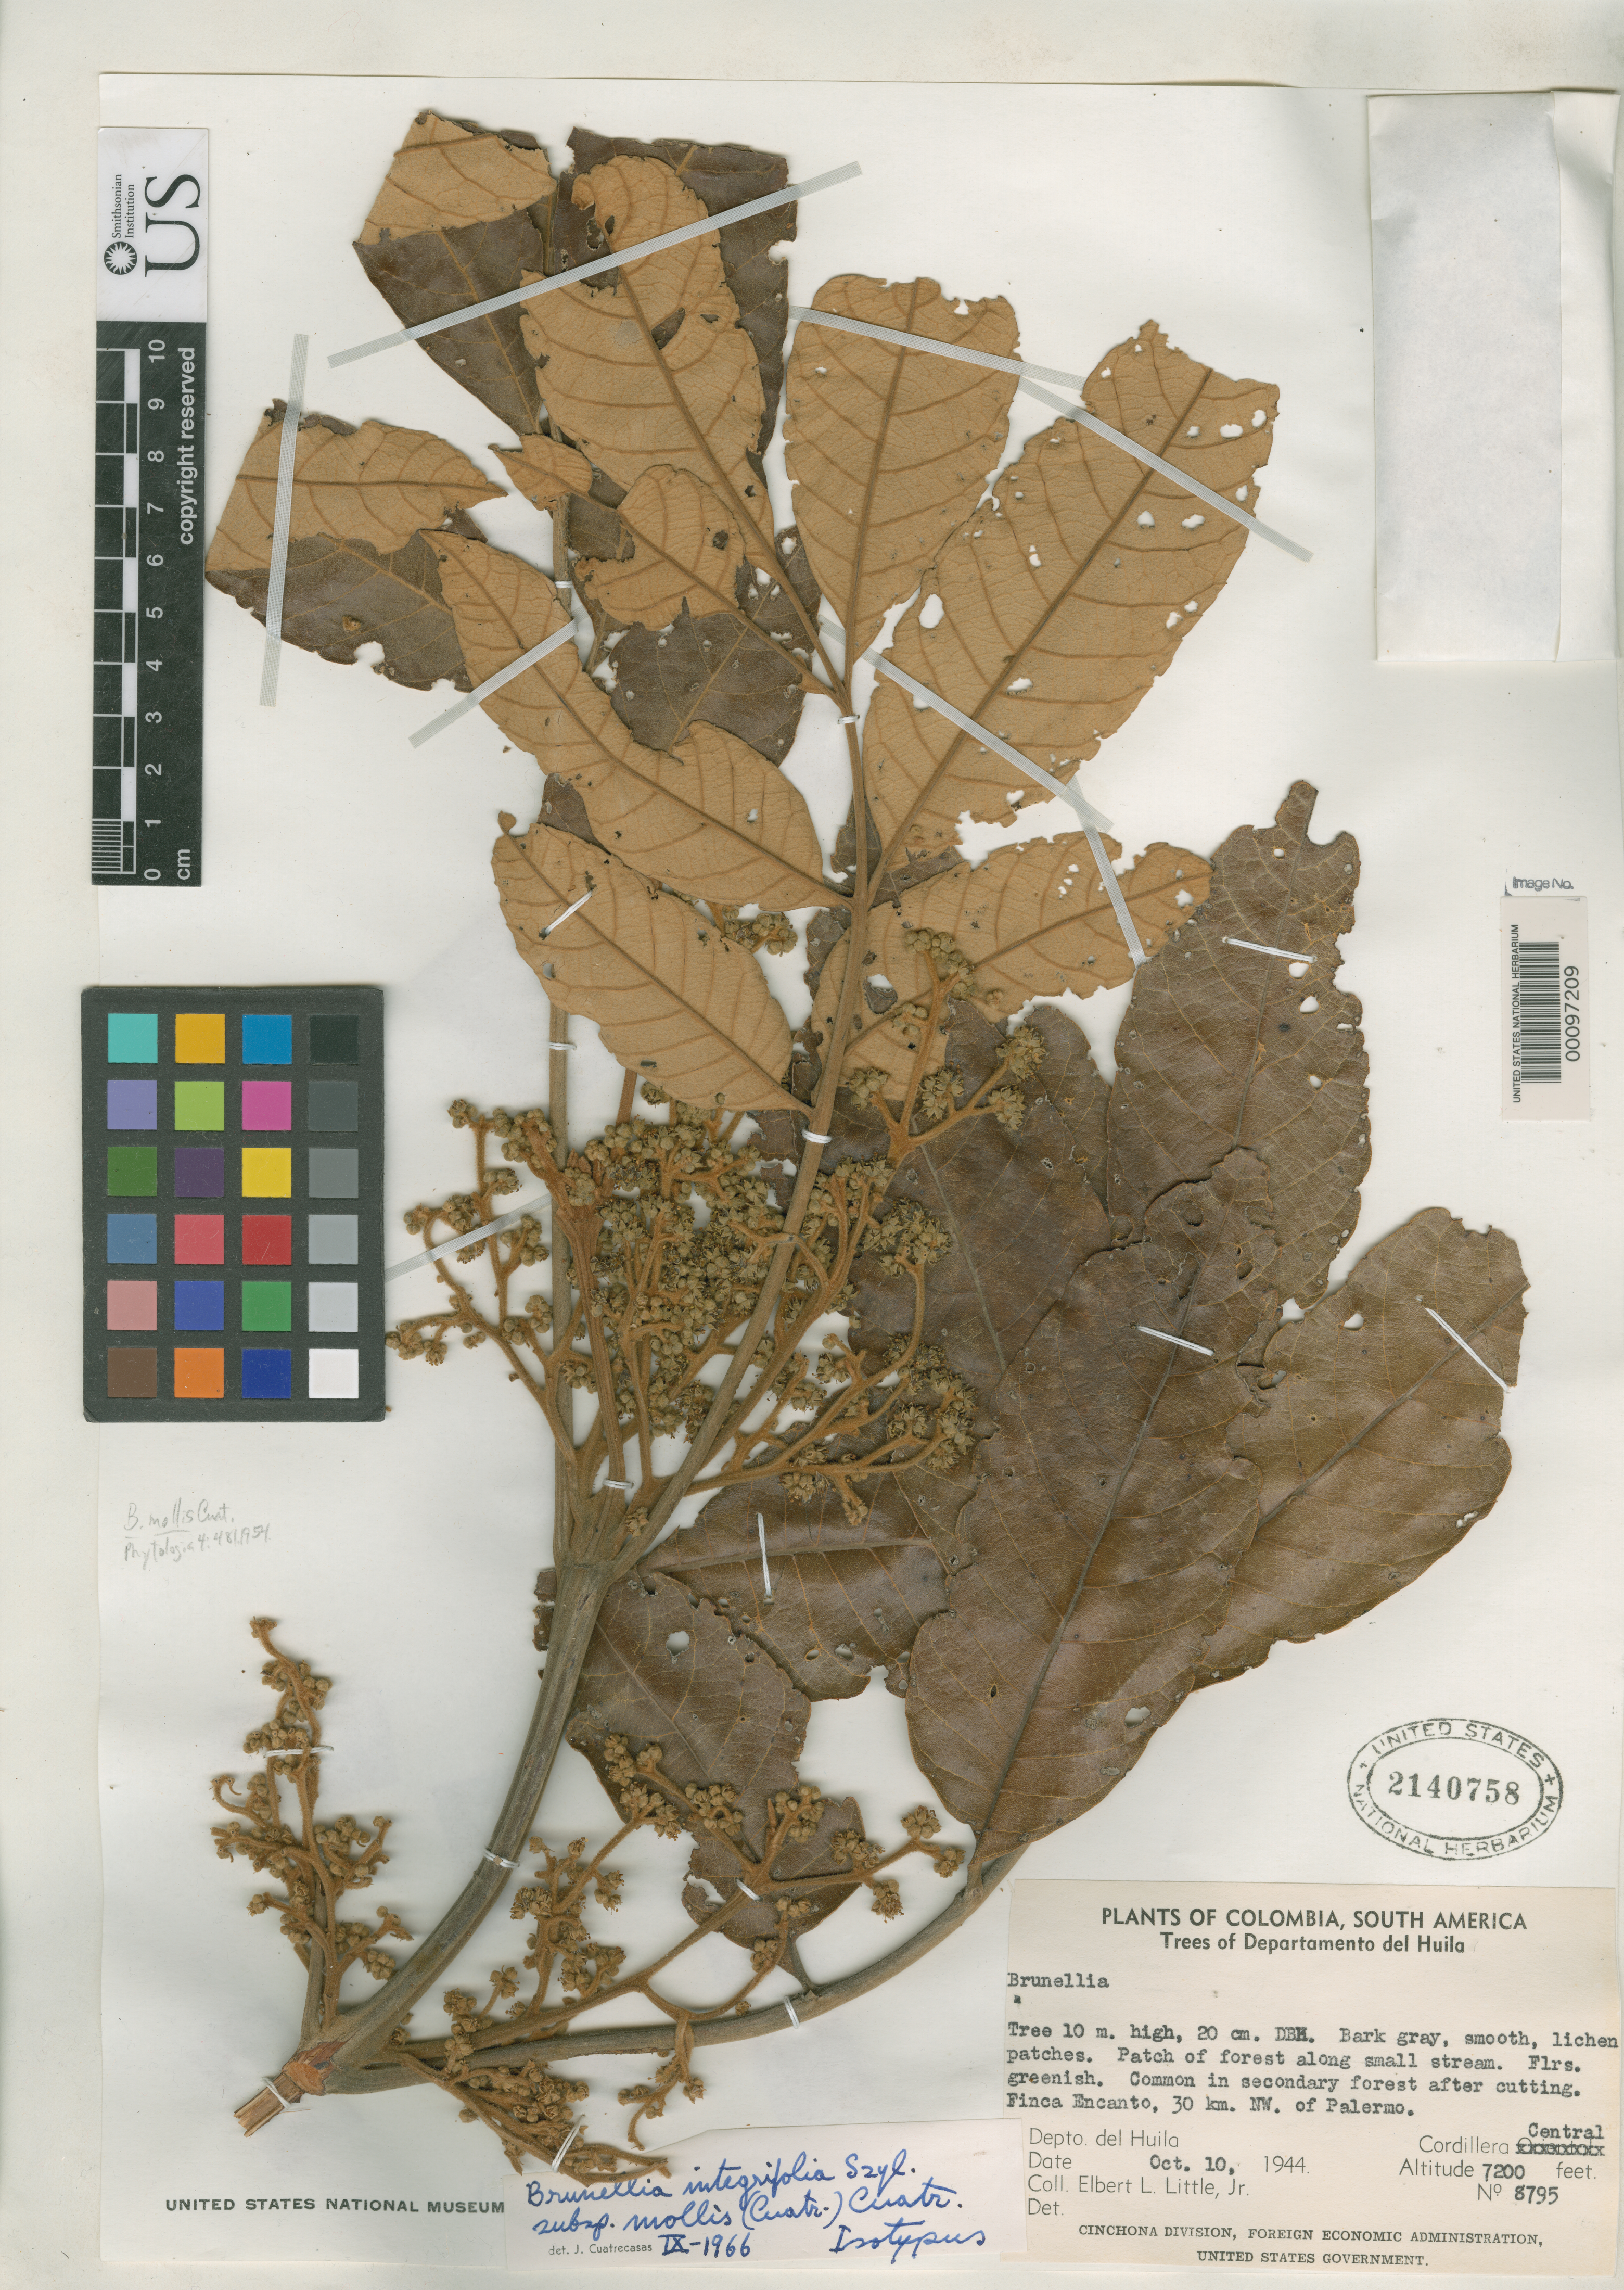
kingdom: Plantae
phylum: Tracheophyta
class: Magnoliopsida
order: Oxalidales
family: Brunelliaceae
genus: Brunellia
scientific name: Brunellia mollis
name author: Cuatrec.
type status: Isotype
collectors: E. L. Little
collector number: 8795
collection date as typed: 10 Oct 1944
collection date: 1944-10-10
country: Colombia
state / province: Huila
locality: Finca Encanto, NW of Palermo.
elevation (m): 2195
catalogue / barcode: US 2140758